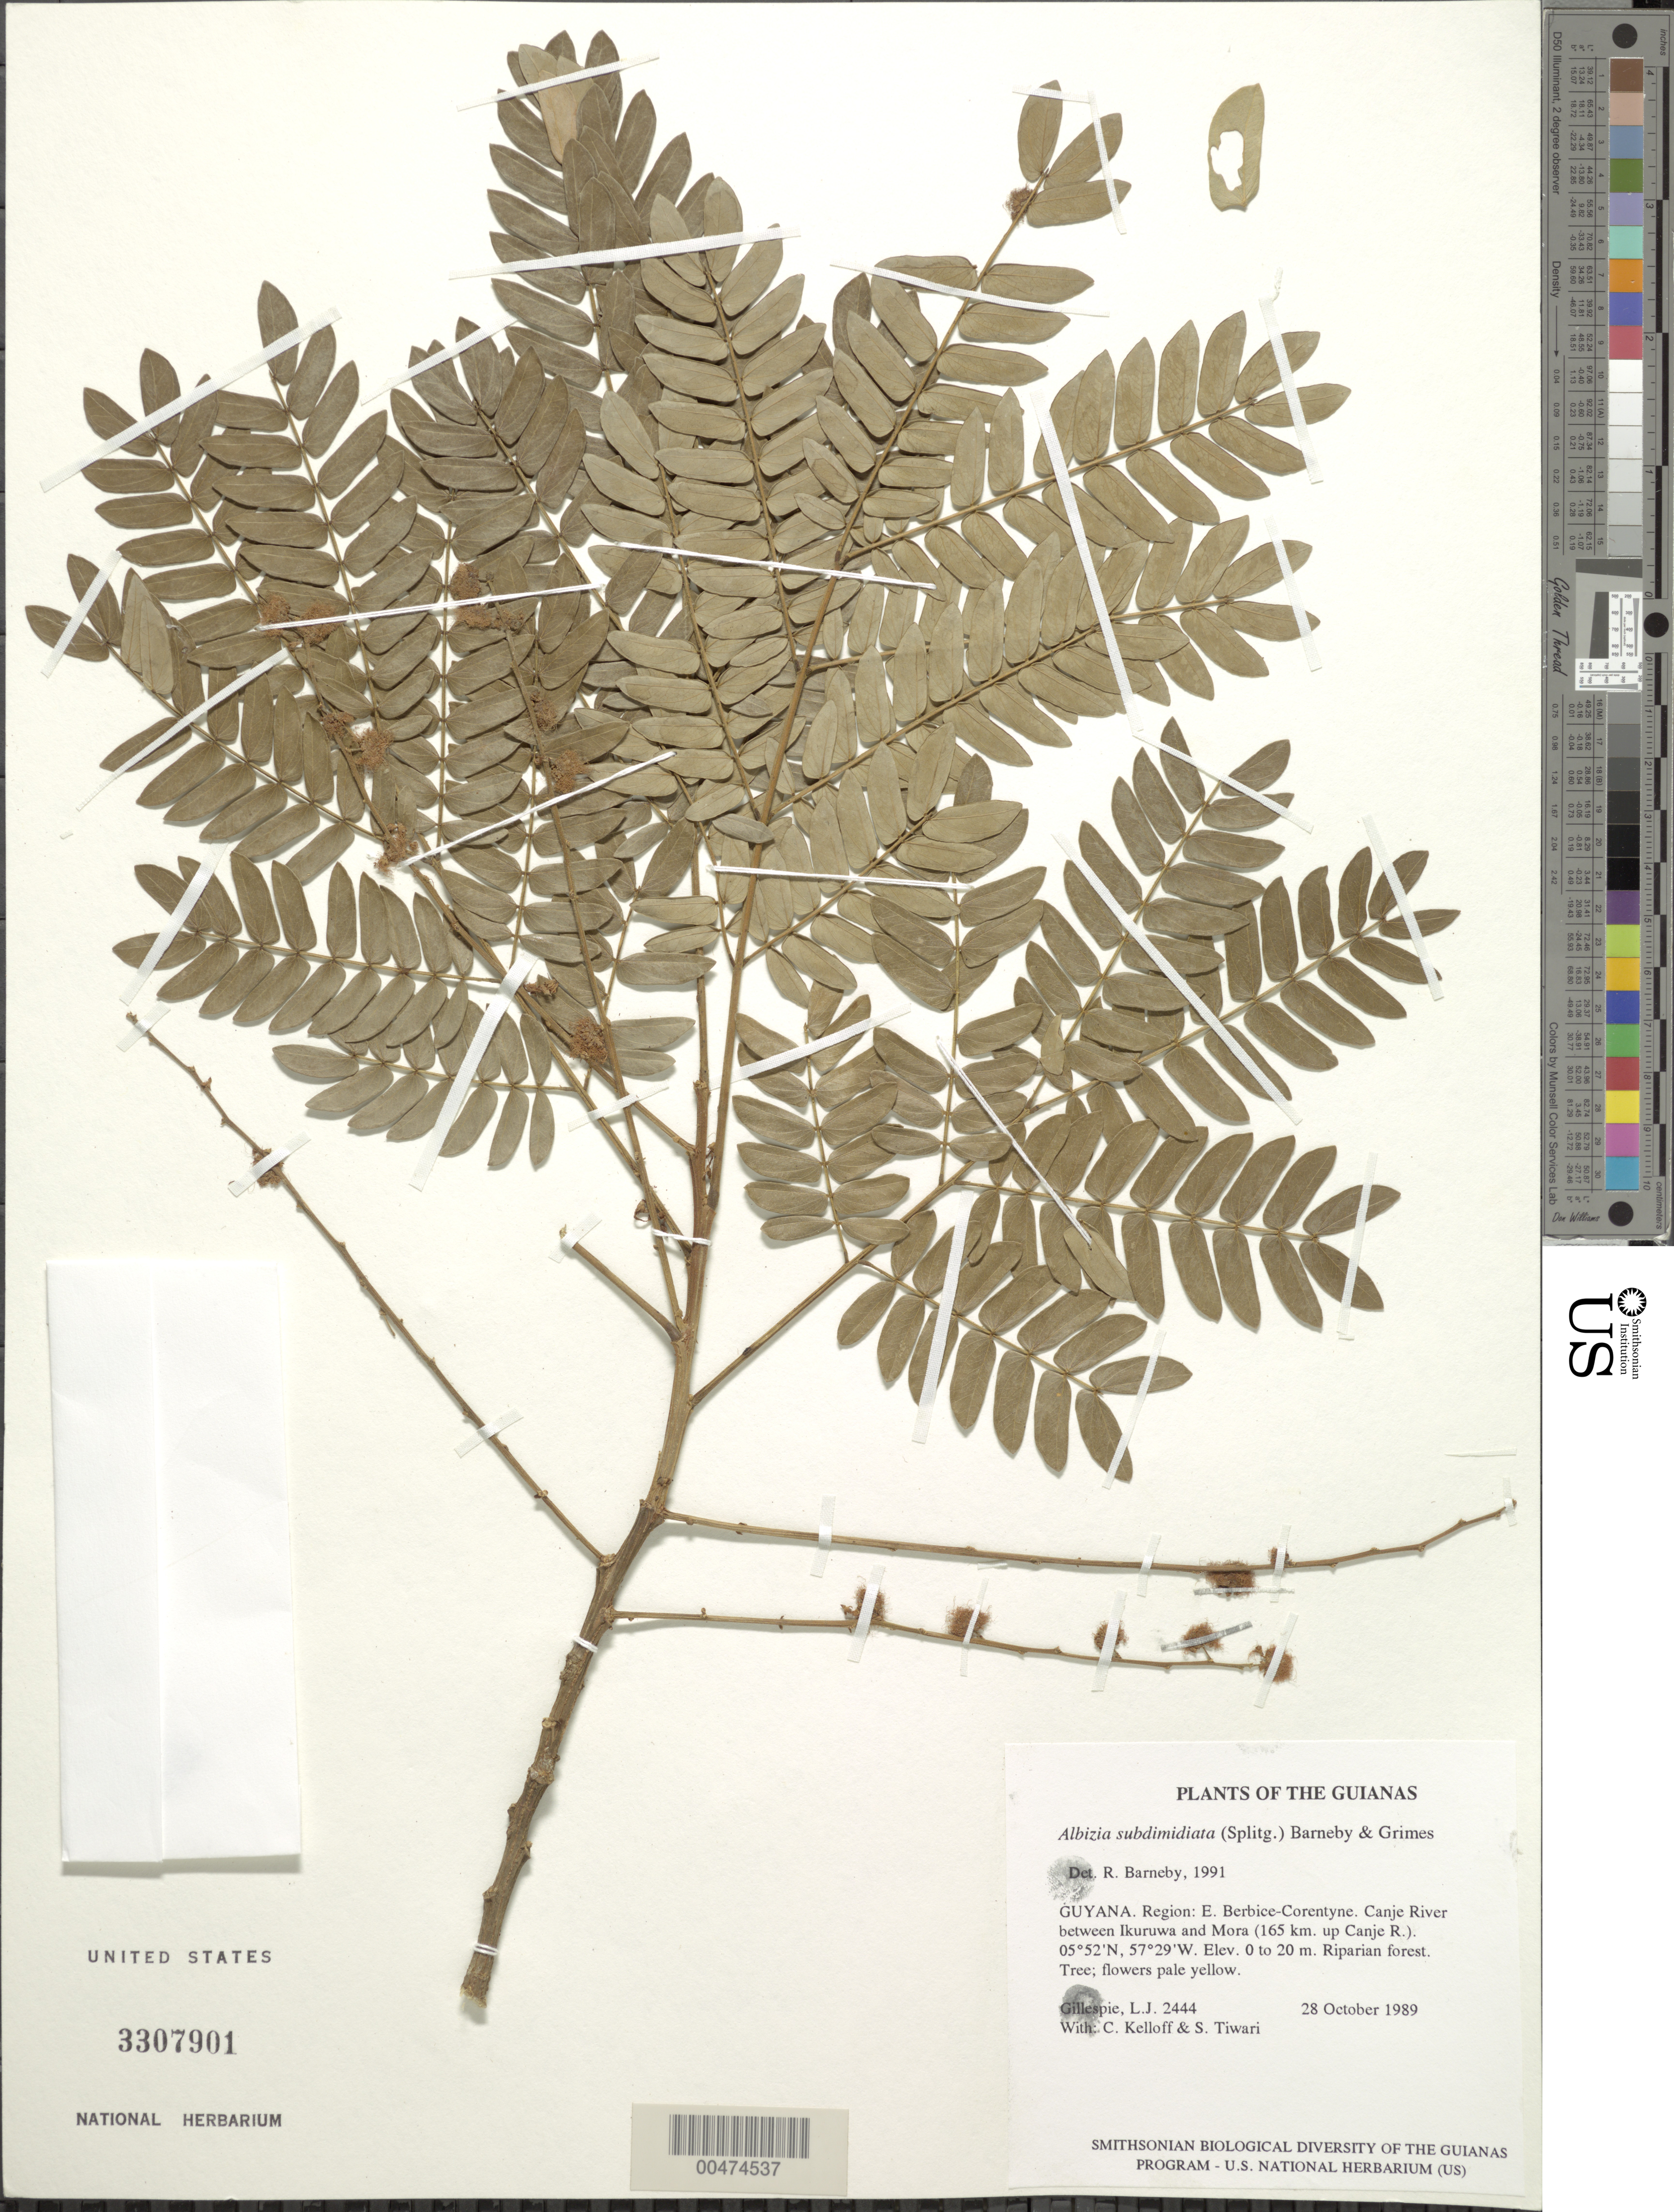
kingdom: Plantae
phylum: Tracheophyta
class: Magnoliopsida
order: Fabales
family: Fabaceae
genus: Pseudalbizzia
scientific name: Pseudalbizzia subdimidiata var. subdimidiata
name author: (Splitg.) Koenen & Duno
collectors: L. J. Gillespie, C. L. Kelloff & S. Tiwari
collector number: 2444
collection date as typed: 28 October 1989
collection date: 1989-10-28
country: Guyana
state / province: E. Berbice-Corentyne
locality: Canje River between Ikuruwa and Mora (165 km. up Canje R.)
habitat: Riparian forest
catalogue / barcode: US 3307901